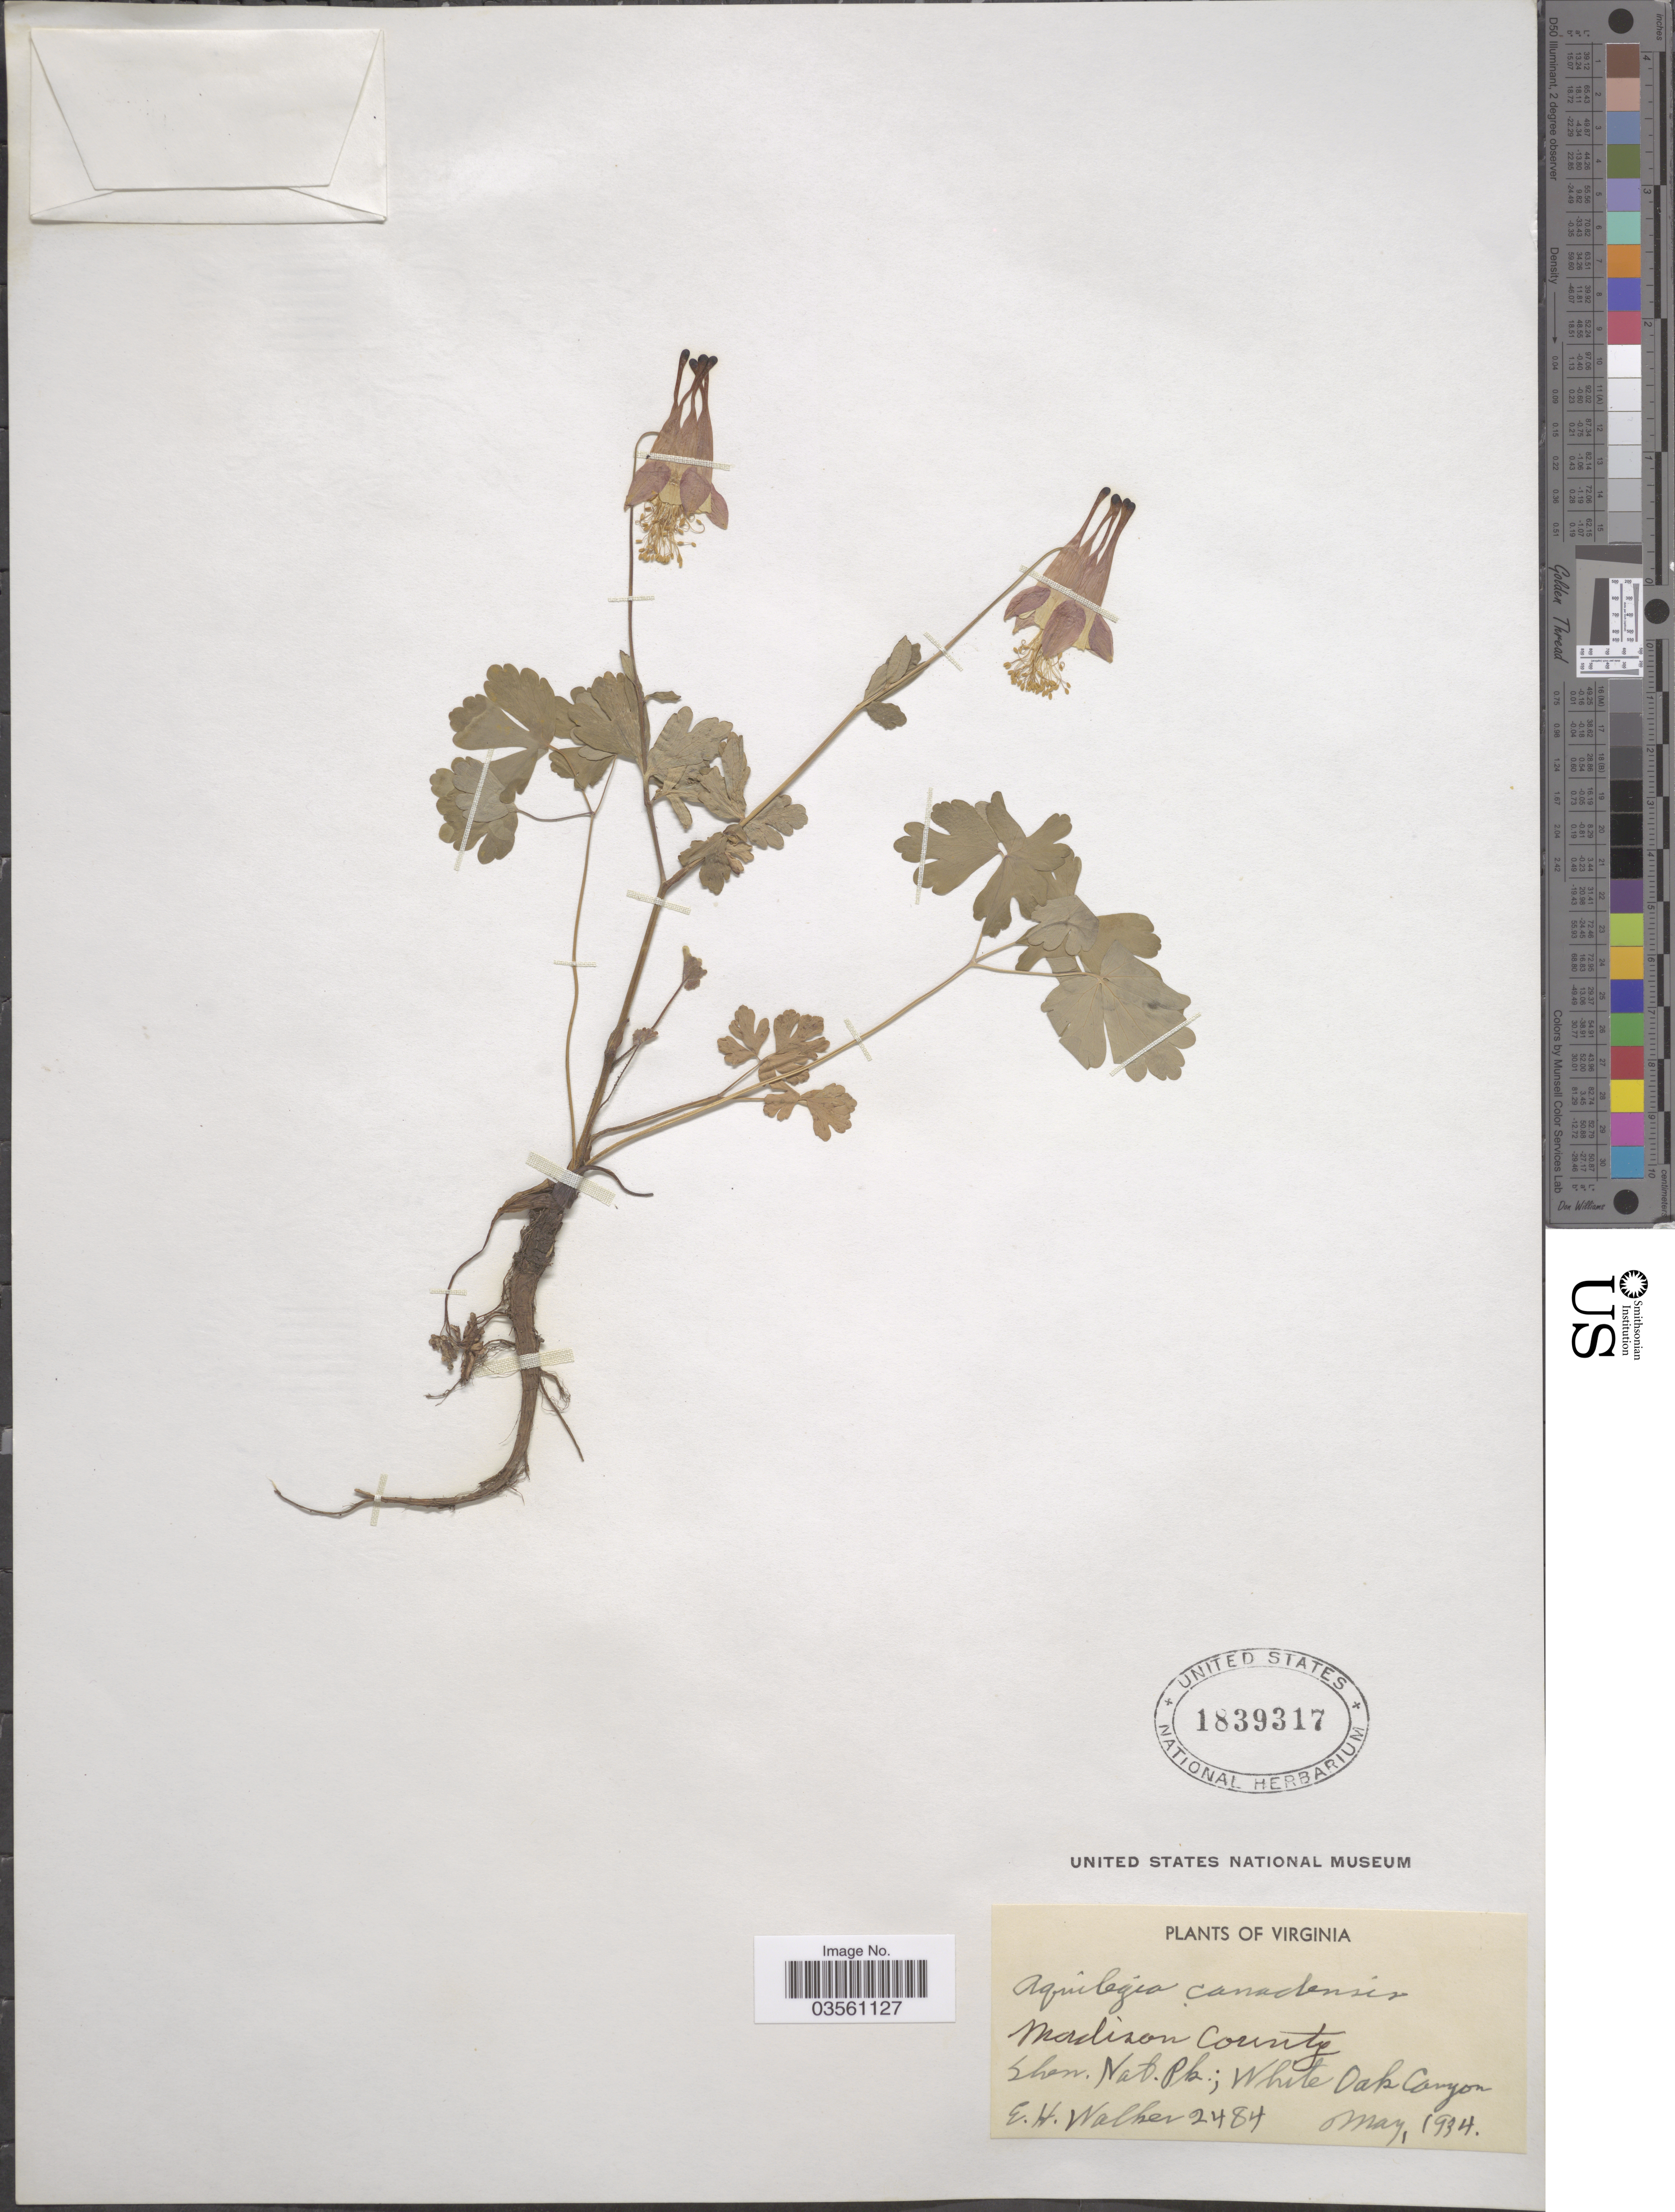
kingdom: Plantae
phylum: Tracheophyta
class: Magnoliopsida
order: Ranunculales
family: Ranunculaceae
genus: Aquilegia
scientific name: Aquilegia canadensis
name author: L.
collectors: E. H. Walker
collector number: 2484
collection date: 1934-05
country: United States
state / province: Virginia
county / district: Madison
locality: Shen. Nat. Pk.; White Oak Canyon.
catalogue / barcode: US 1839317